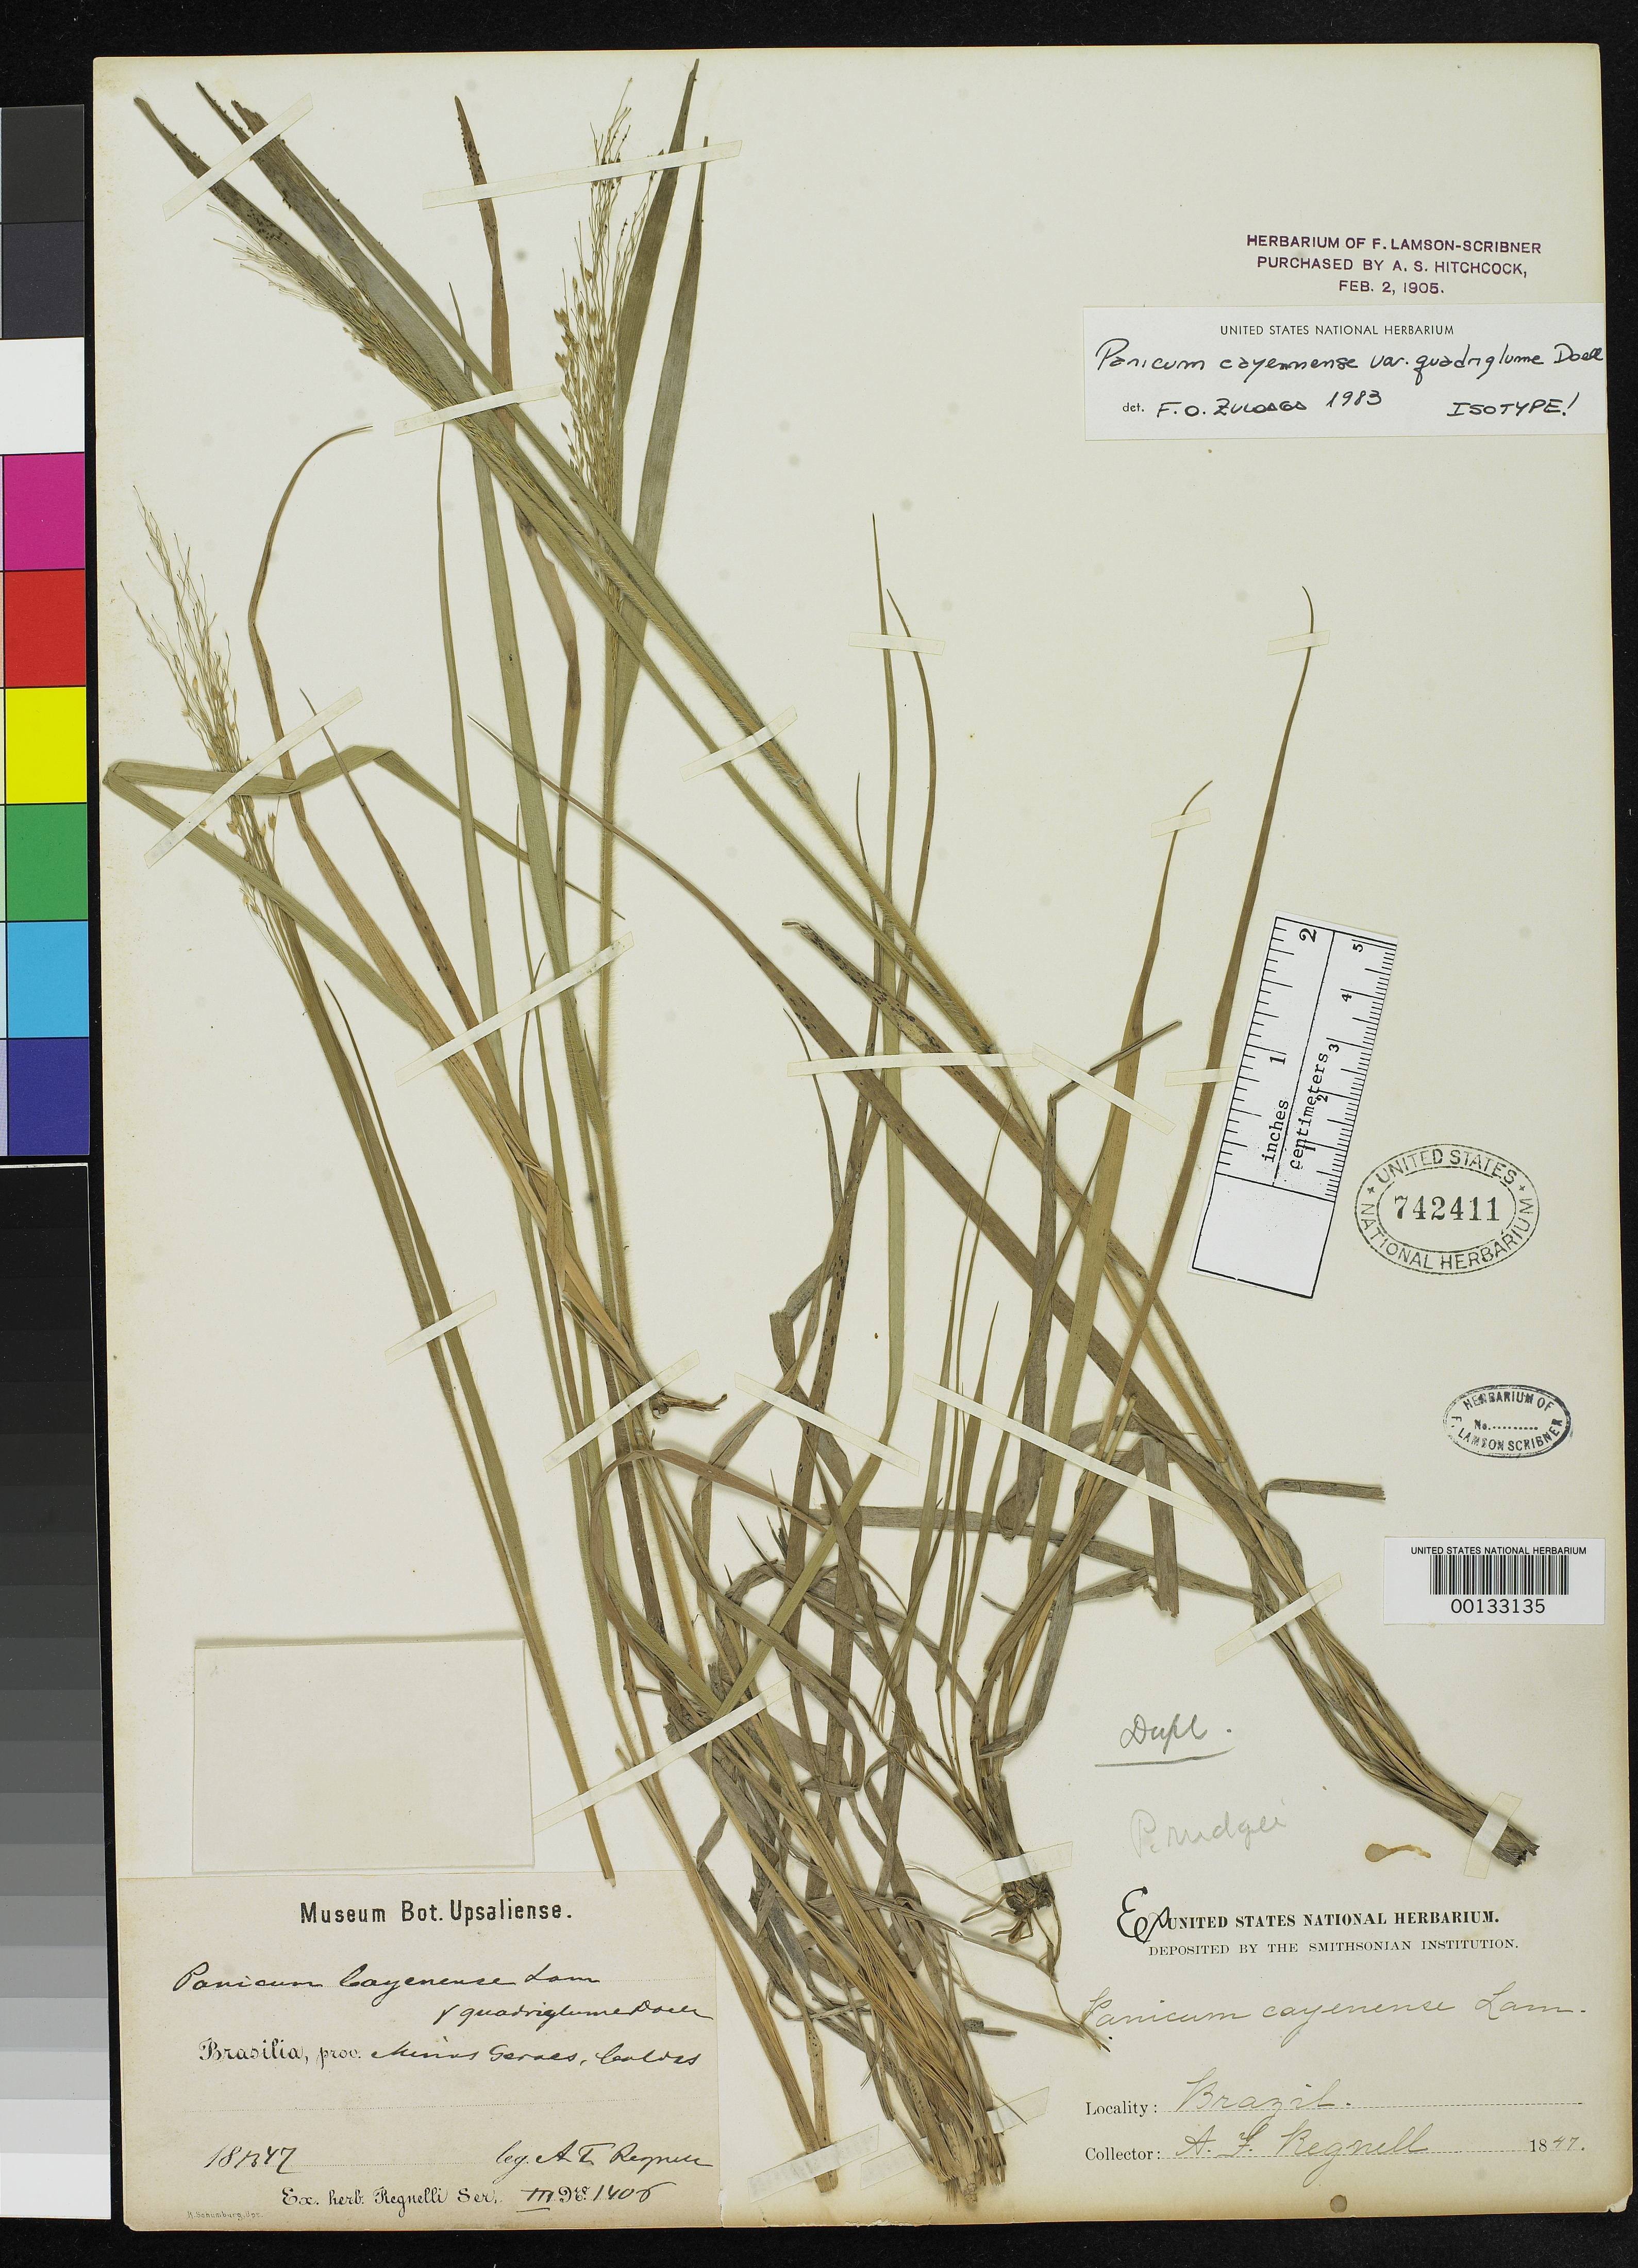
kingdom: Plantae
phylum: Tracheophyta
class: Liliopsida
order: Poales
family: Poaceae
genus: Panicum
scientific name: Panicum cayennense var. quadriglume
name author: Döll in Mart.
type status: Isotype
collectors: A. F. Regnell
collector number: III 1406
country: Brazil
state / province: Minas Gerais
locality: Caldas.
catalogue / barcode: US 742411